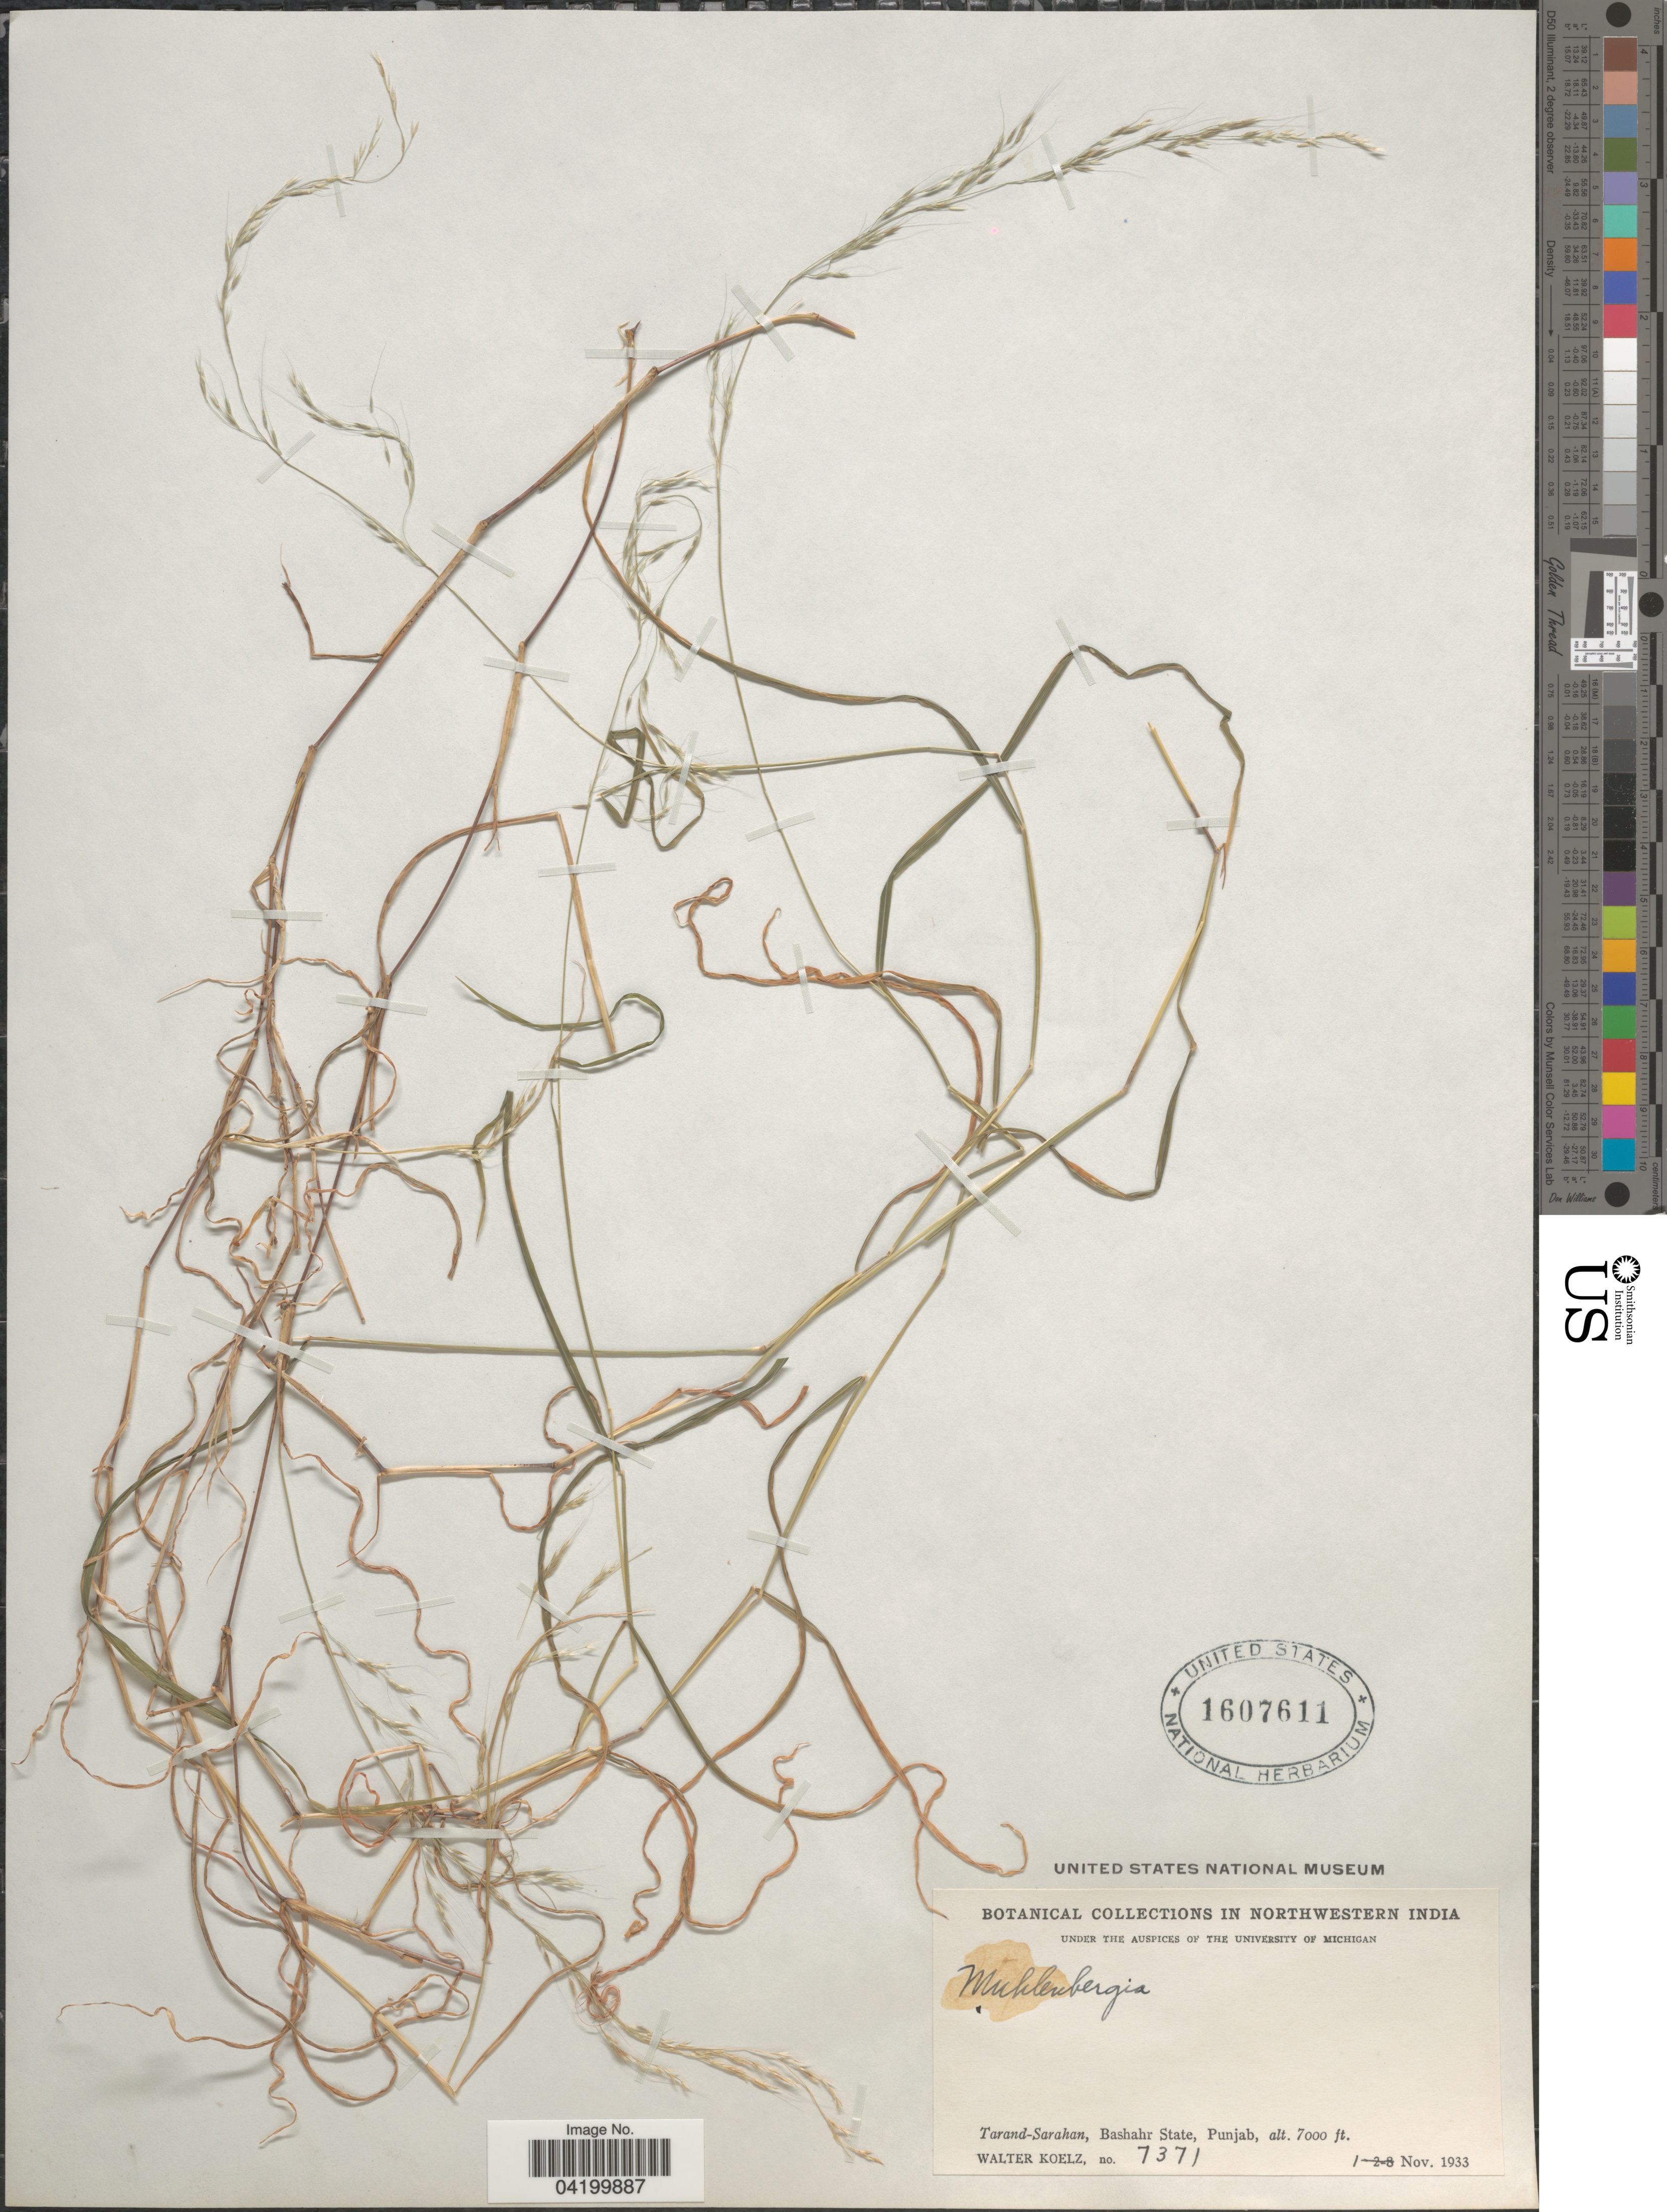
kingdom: Plantae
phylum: Tracheophyta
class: Liliopsida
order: Poales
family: Poaceae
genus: Muhlenbergia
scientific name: Muhlenbergia himalayensis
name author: Hack. ex Hook. f.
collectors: W. N. Koelz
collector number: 7371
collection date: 1933-11-01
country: India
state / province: Punjab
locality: Northwestern India. Tarand-Sarahan, Bashahr State.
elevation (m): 2134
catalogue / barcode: US 1607611